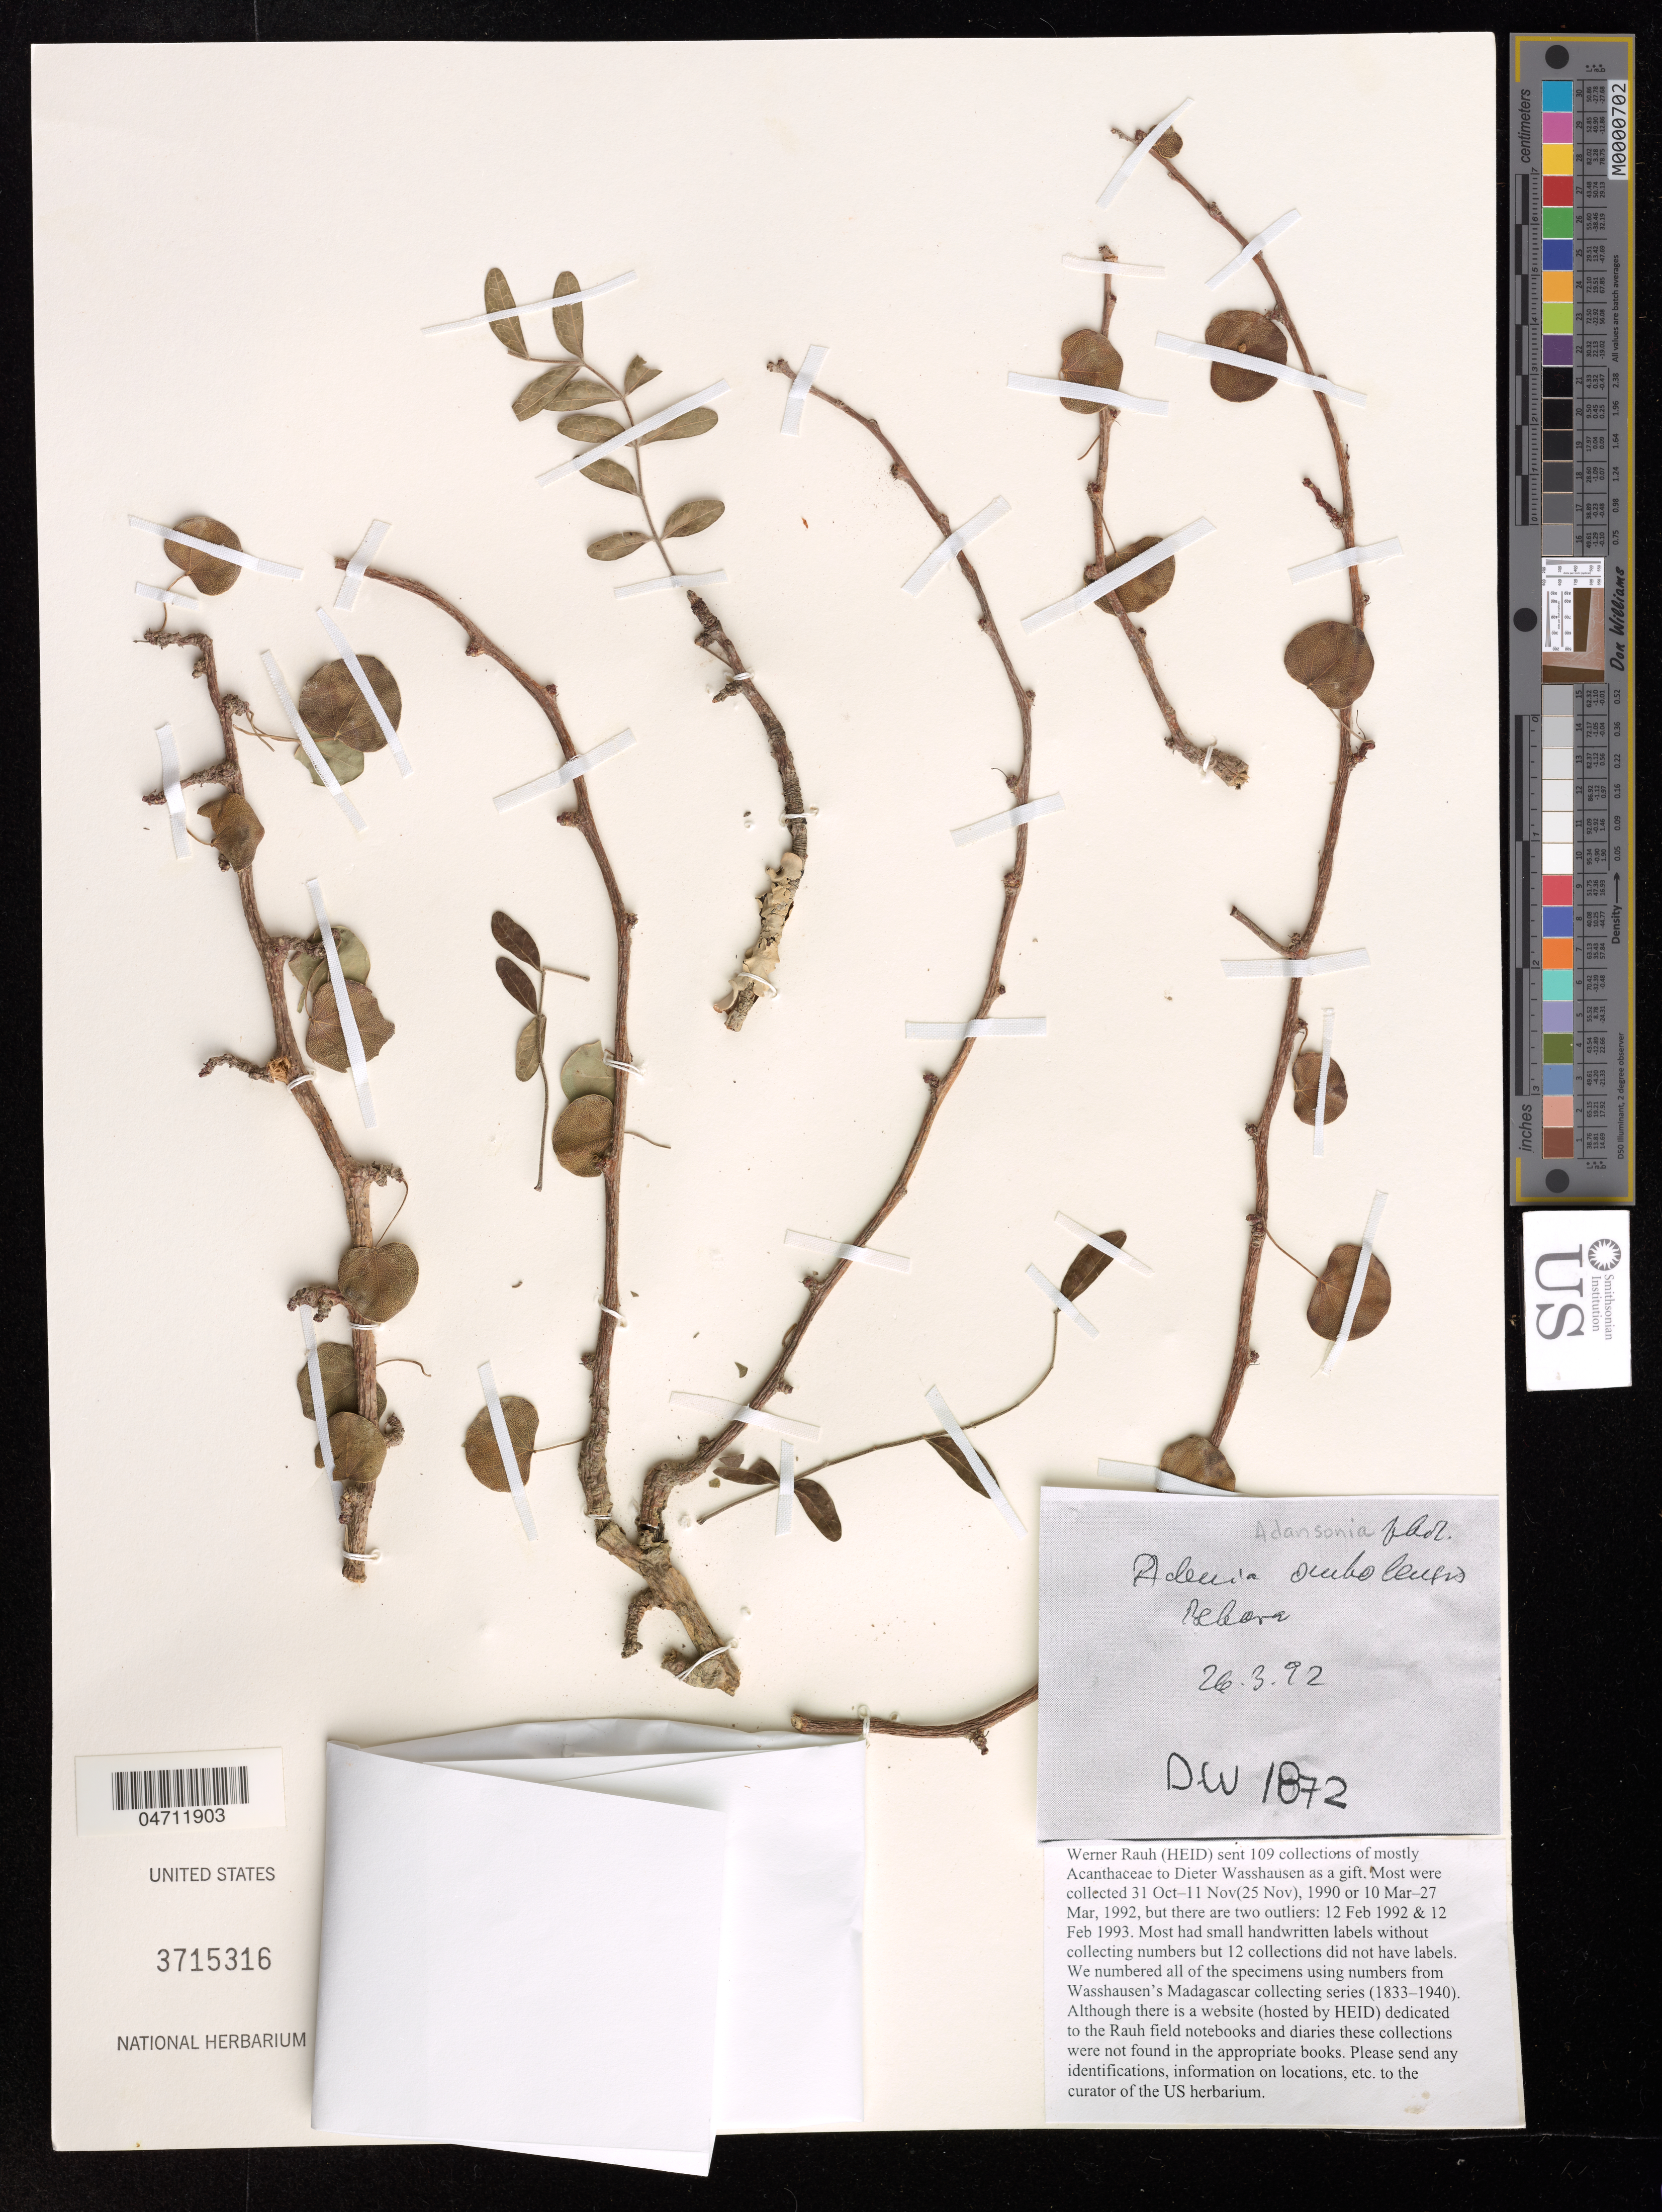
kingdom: Plantae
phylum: Tracheophyta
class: Magnoliopsida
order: Malpighiales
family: Passifloraceae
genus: Adenia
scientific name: Adenia olaboensis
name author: Claverie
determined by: Dorr, Laurence J., Curator (BOT), Smithsonian Institution - National Museum of Natural History (UNITED STATES)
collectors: W. Rauh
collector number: DW 1872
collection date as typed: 26.3.92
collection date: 1992-03-26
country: Madagascar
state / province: Tulear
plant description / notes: two specimens on one sheet - labeled as 1 and 2 1 is identified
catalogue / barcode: US 3715316